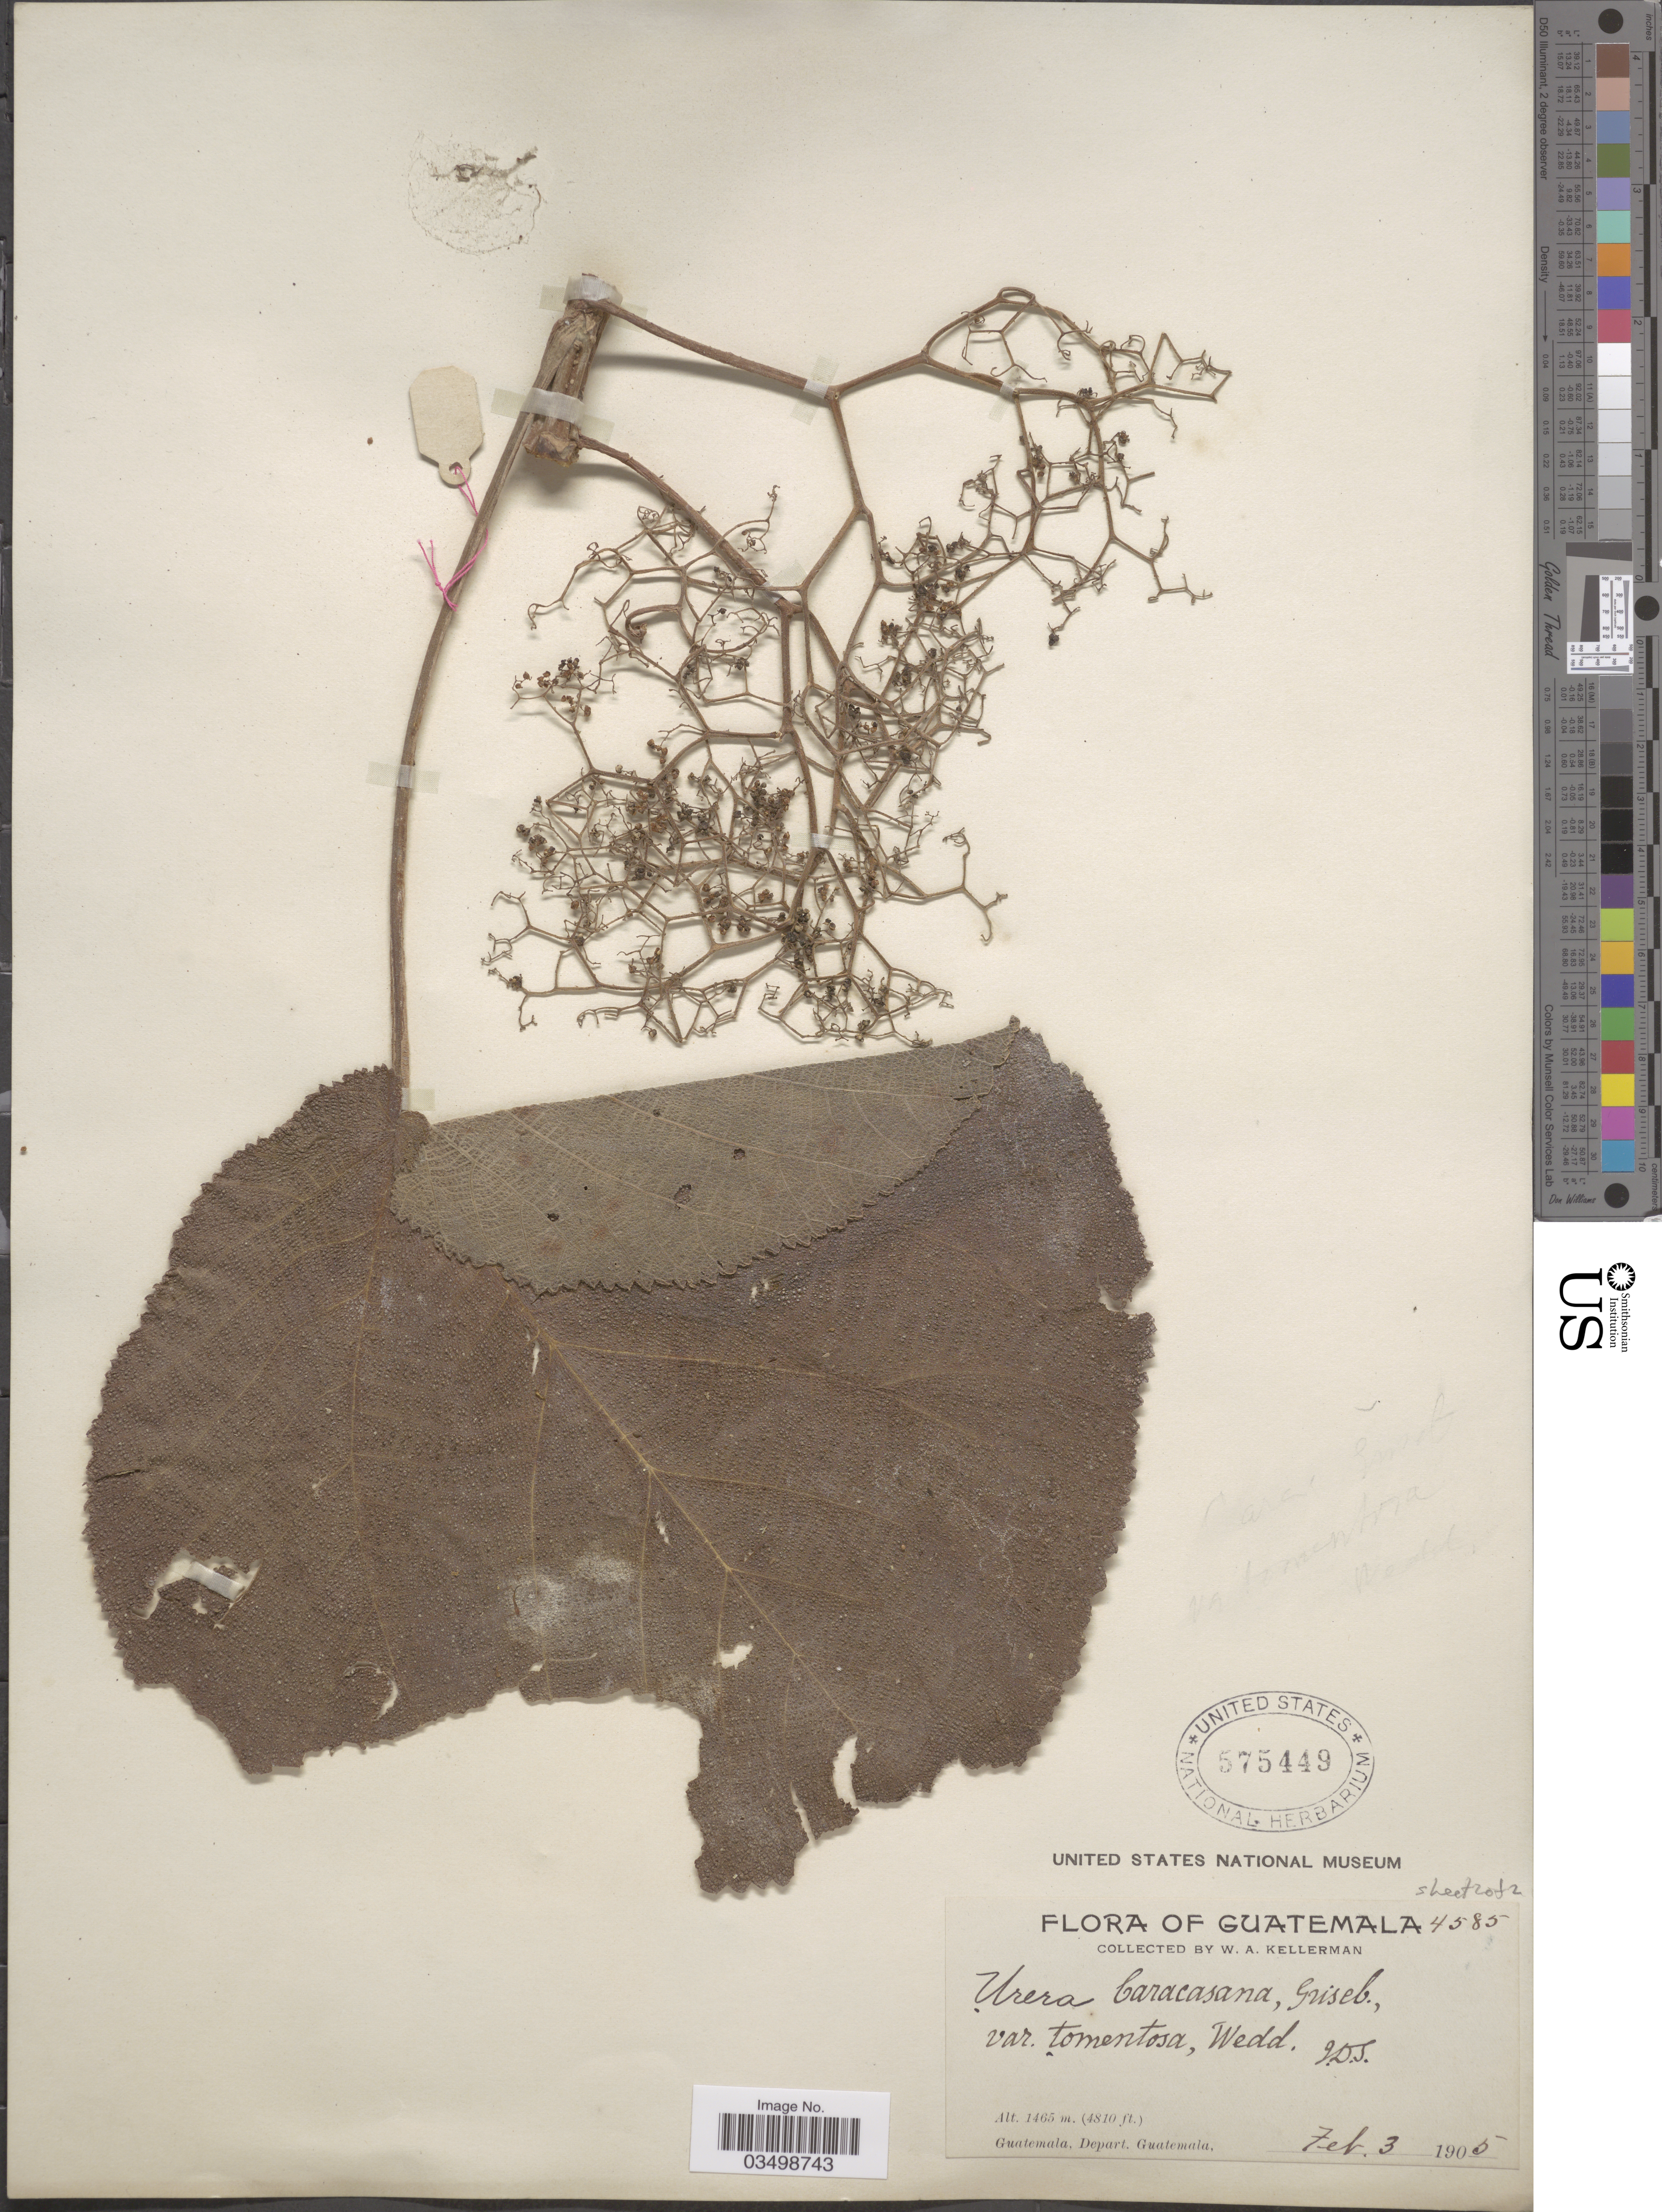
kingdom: Plantae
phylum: Tracheophyta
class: Magnoliopsida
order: Rosales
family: Urticaceae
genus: Urera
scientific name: Urera verrucosa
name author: (Liebm.) V.W. Steinm.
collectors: W. Kellerman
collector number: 4585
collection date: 1905-02-03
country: Guatemala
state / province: Guatemala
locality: Guatemala, Depart. Guatemala.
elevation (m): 1465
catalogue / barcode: US 575449